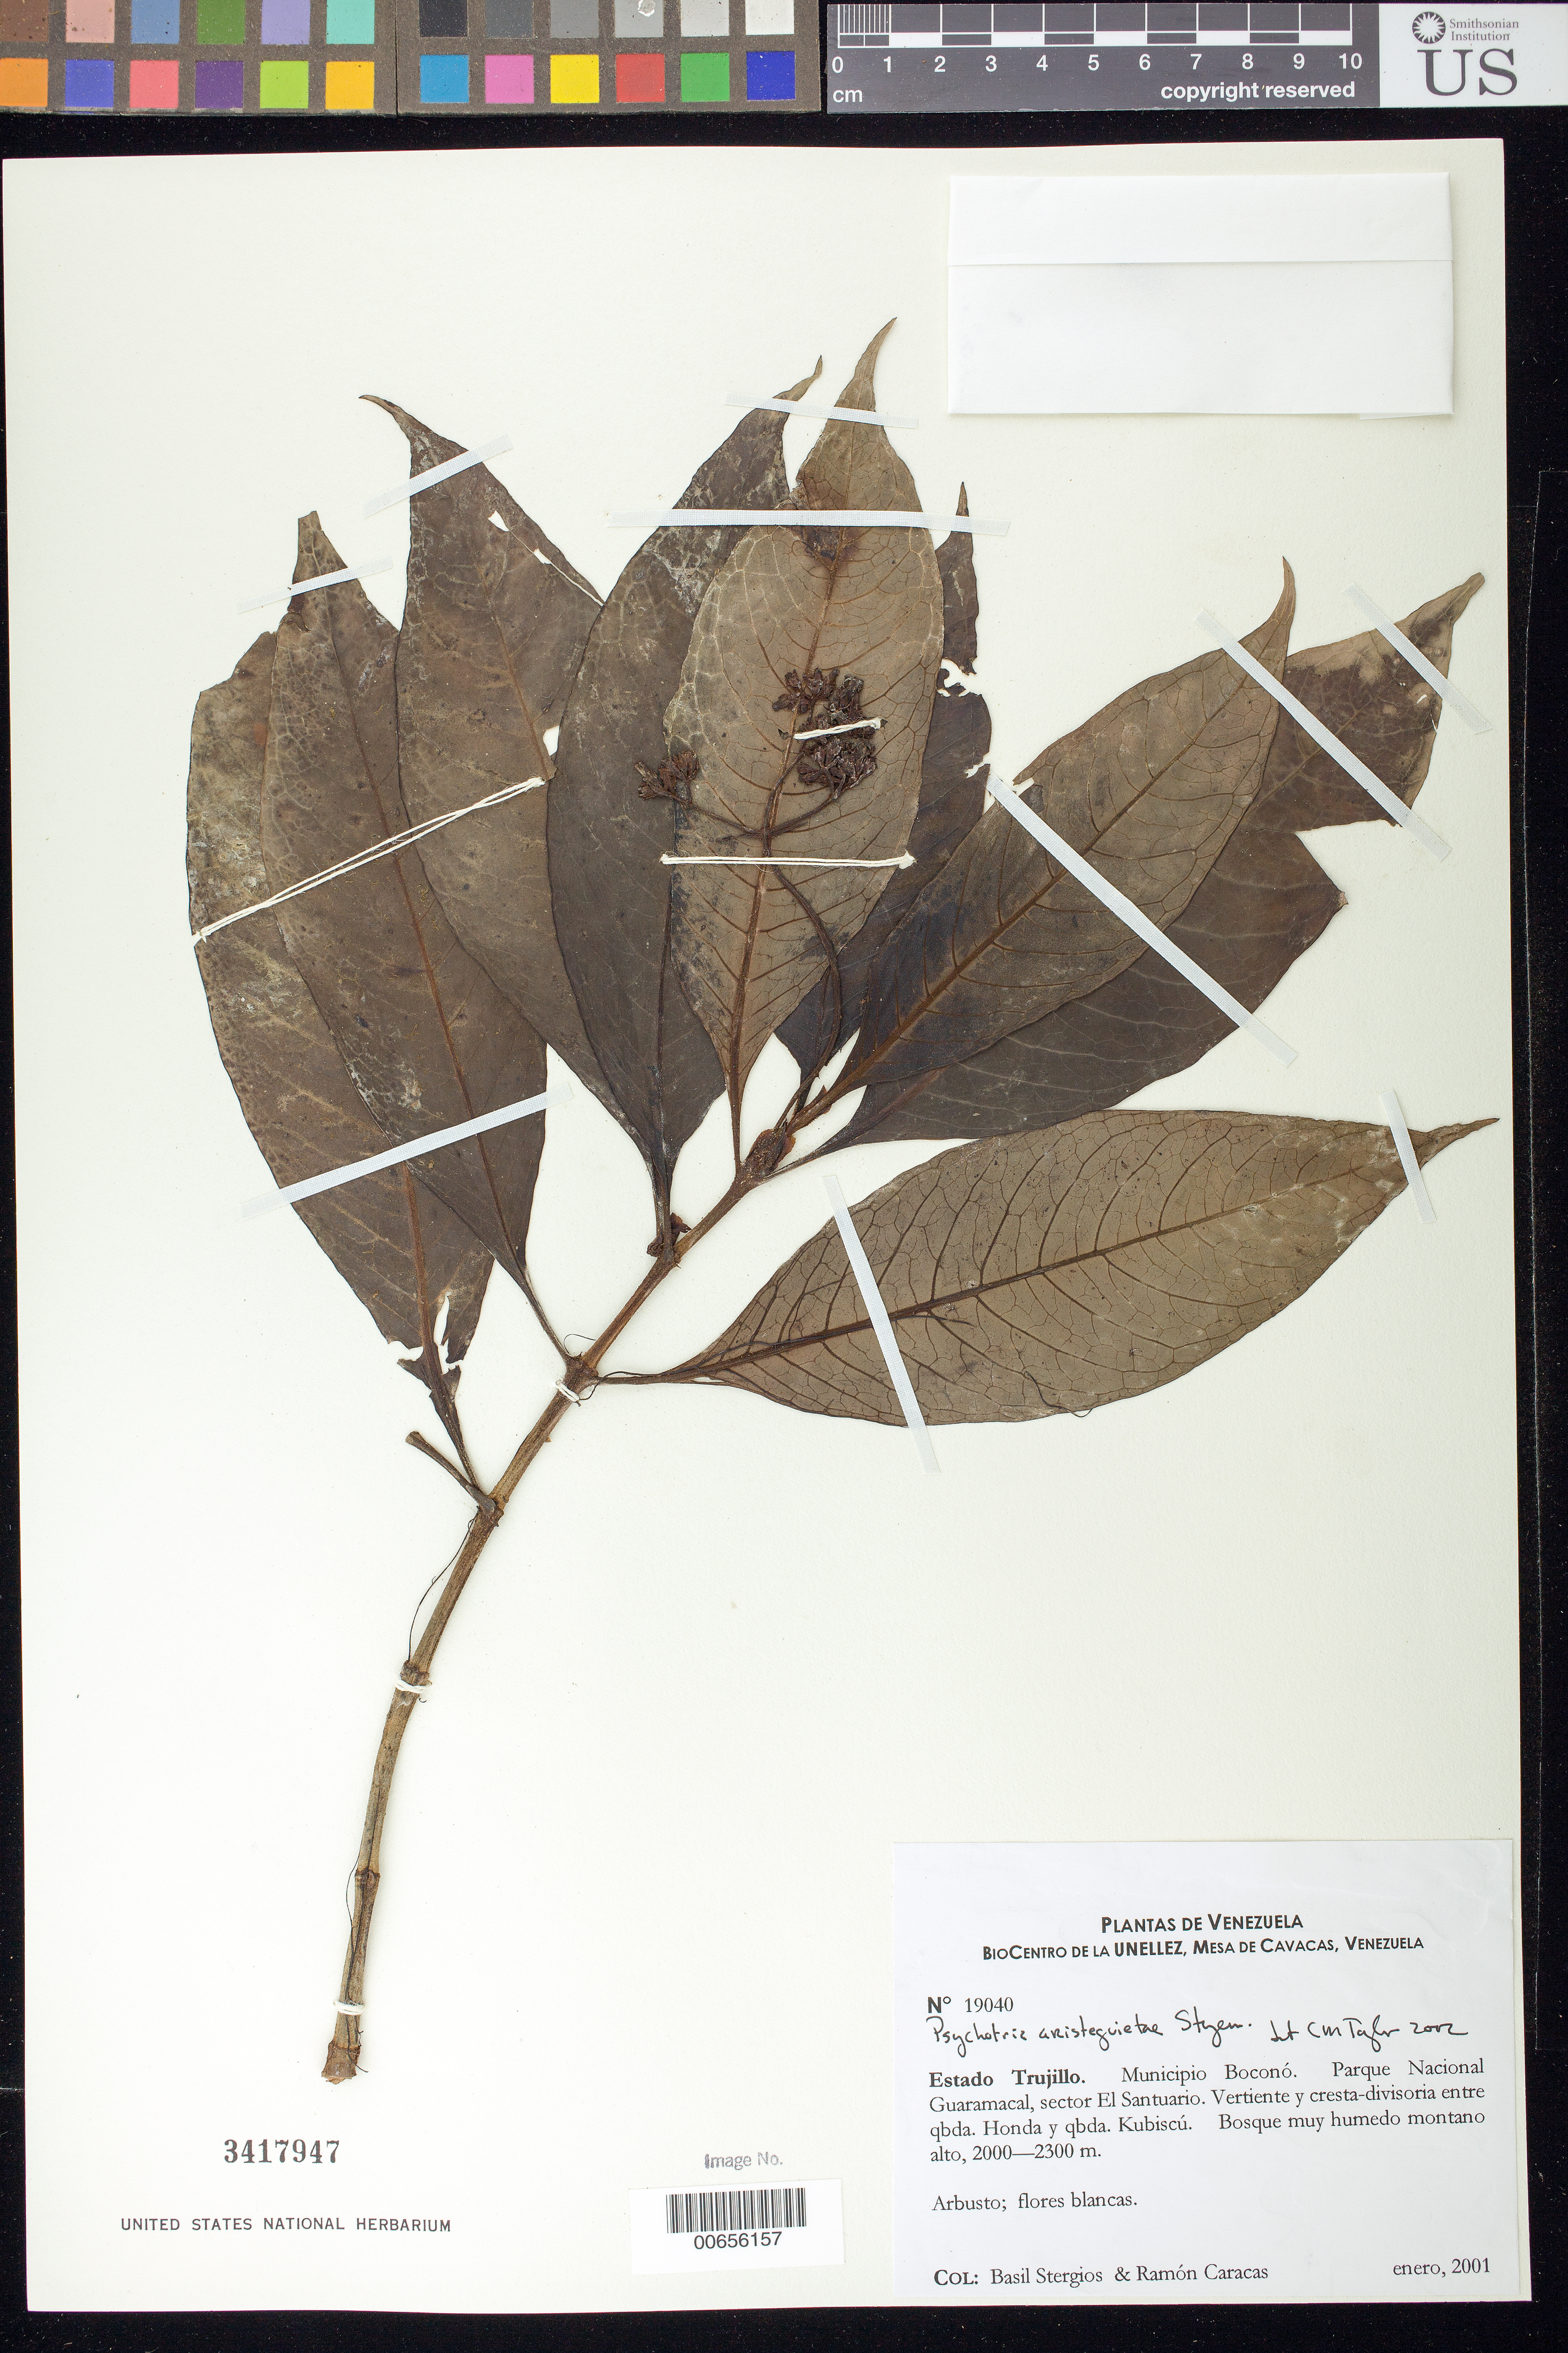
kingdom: Plantae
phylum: Tracheophyta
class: Magnoliopsida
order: Gentianales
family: Rubiaceae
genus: Psychotria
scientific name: Psychotria aristeguietae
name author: Steyerm.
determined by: Taylor, Charlotte M.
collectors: B. G. Stergios & R. Caracas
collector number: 19040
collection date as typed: Jan 2001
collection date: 2001-01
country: Venezuela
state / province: Trujillo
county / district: Boconó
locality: Parque Nacional Guaramacal, sector El Santuario, vertiente y cresta-divisoria entre Quebrada Honda y Quebrada Kubiscú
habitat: Bosque muy húmedo montano alto.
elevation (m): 2000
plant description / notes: MO, PORT, US, VEN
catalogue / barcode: US 3417947